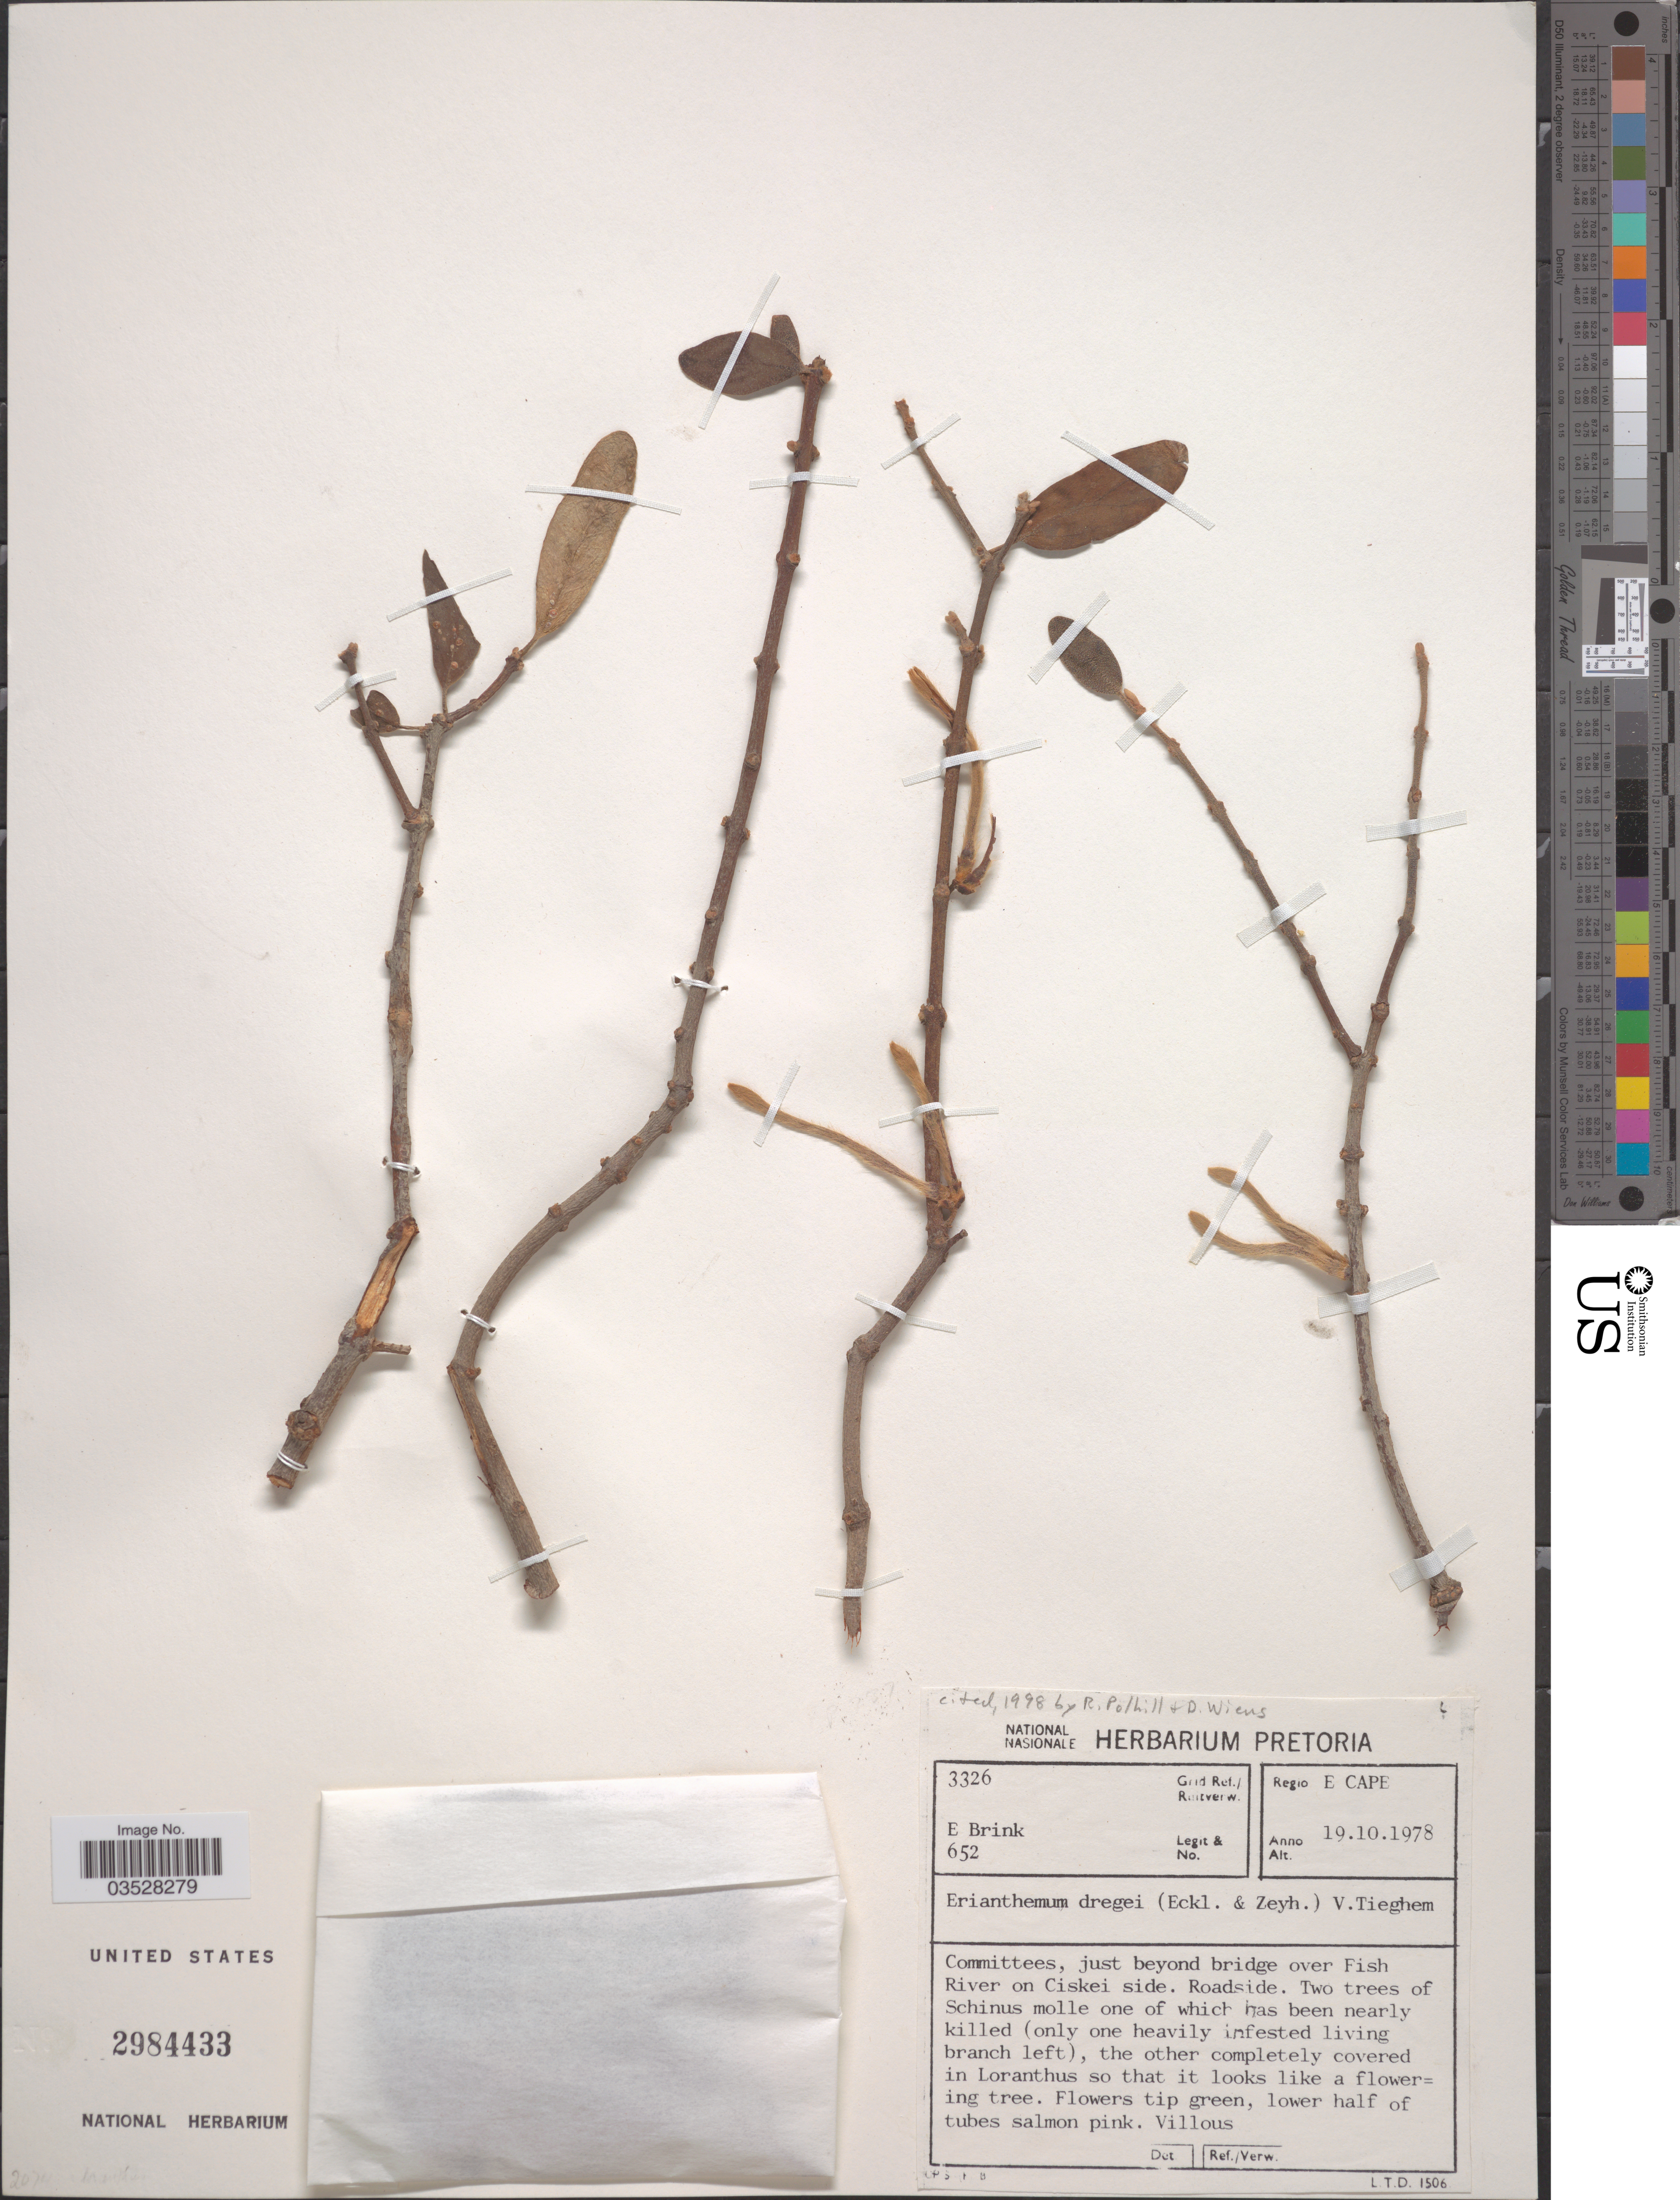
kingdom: Plantae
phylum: Tracheophyta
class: Magnoliopsida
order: Santalales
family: Loranthaceae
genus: Erianthemum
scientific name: Erianthemum dregei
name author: (Eckl. & Zeyh.) Tiegh.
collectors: E. Brink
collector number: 652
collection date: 1978-10-19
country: South Africa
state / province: Eastern Cape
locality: Grid Ref./ Ruitverw. 3326. Regio E Cape. Committees, just beyond bridge over Fish River on Ciskei side.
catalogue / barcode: US 2984433